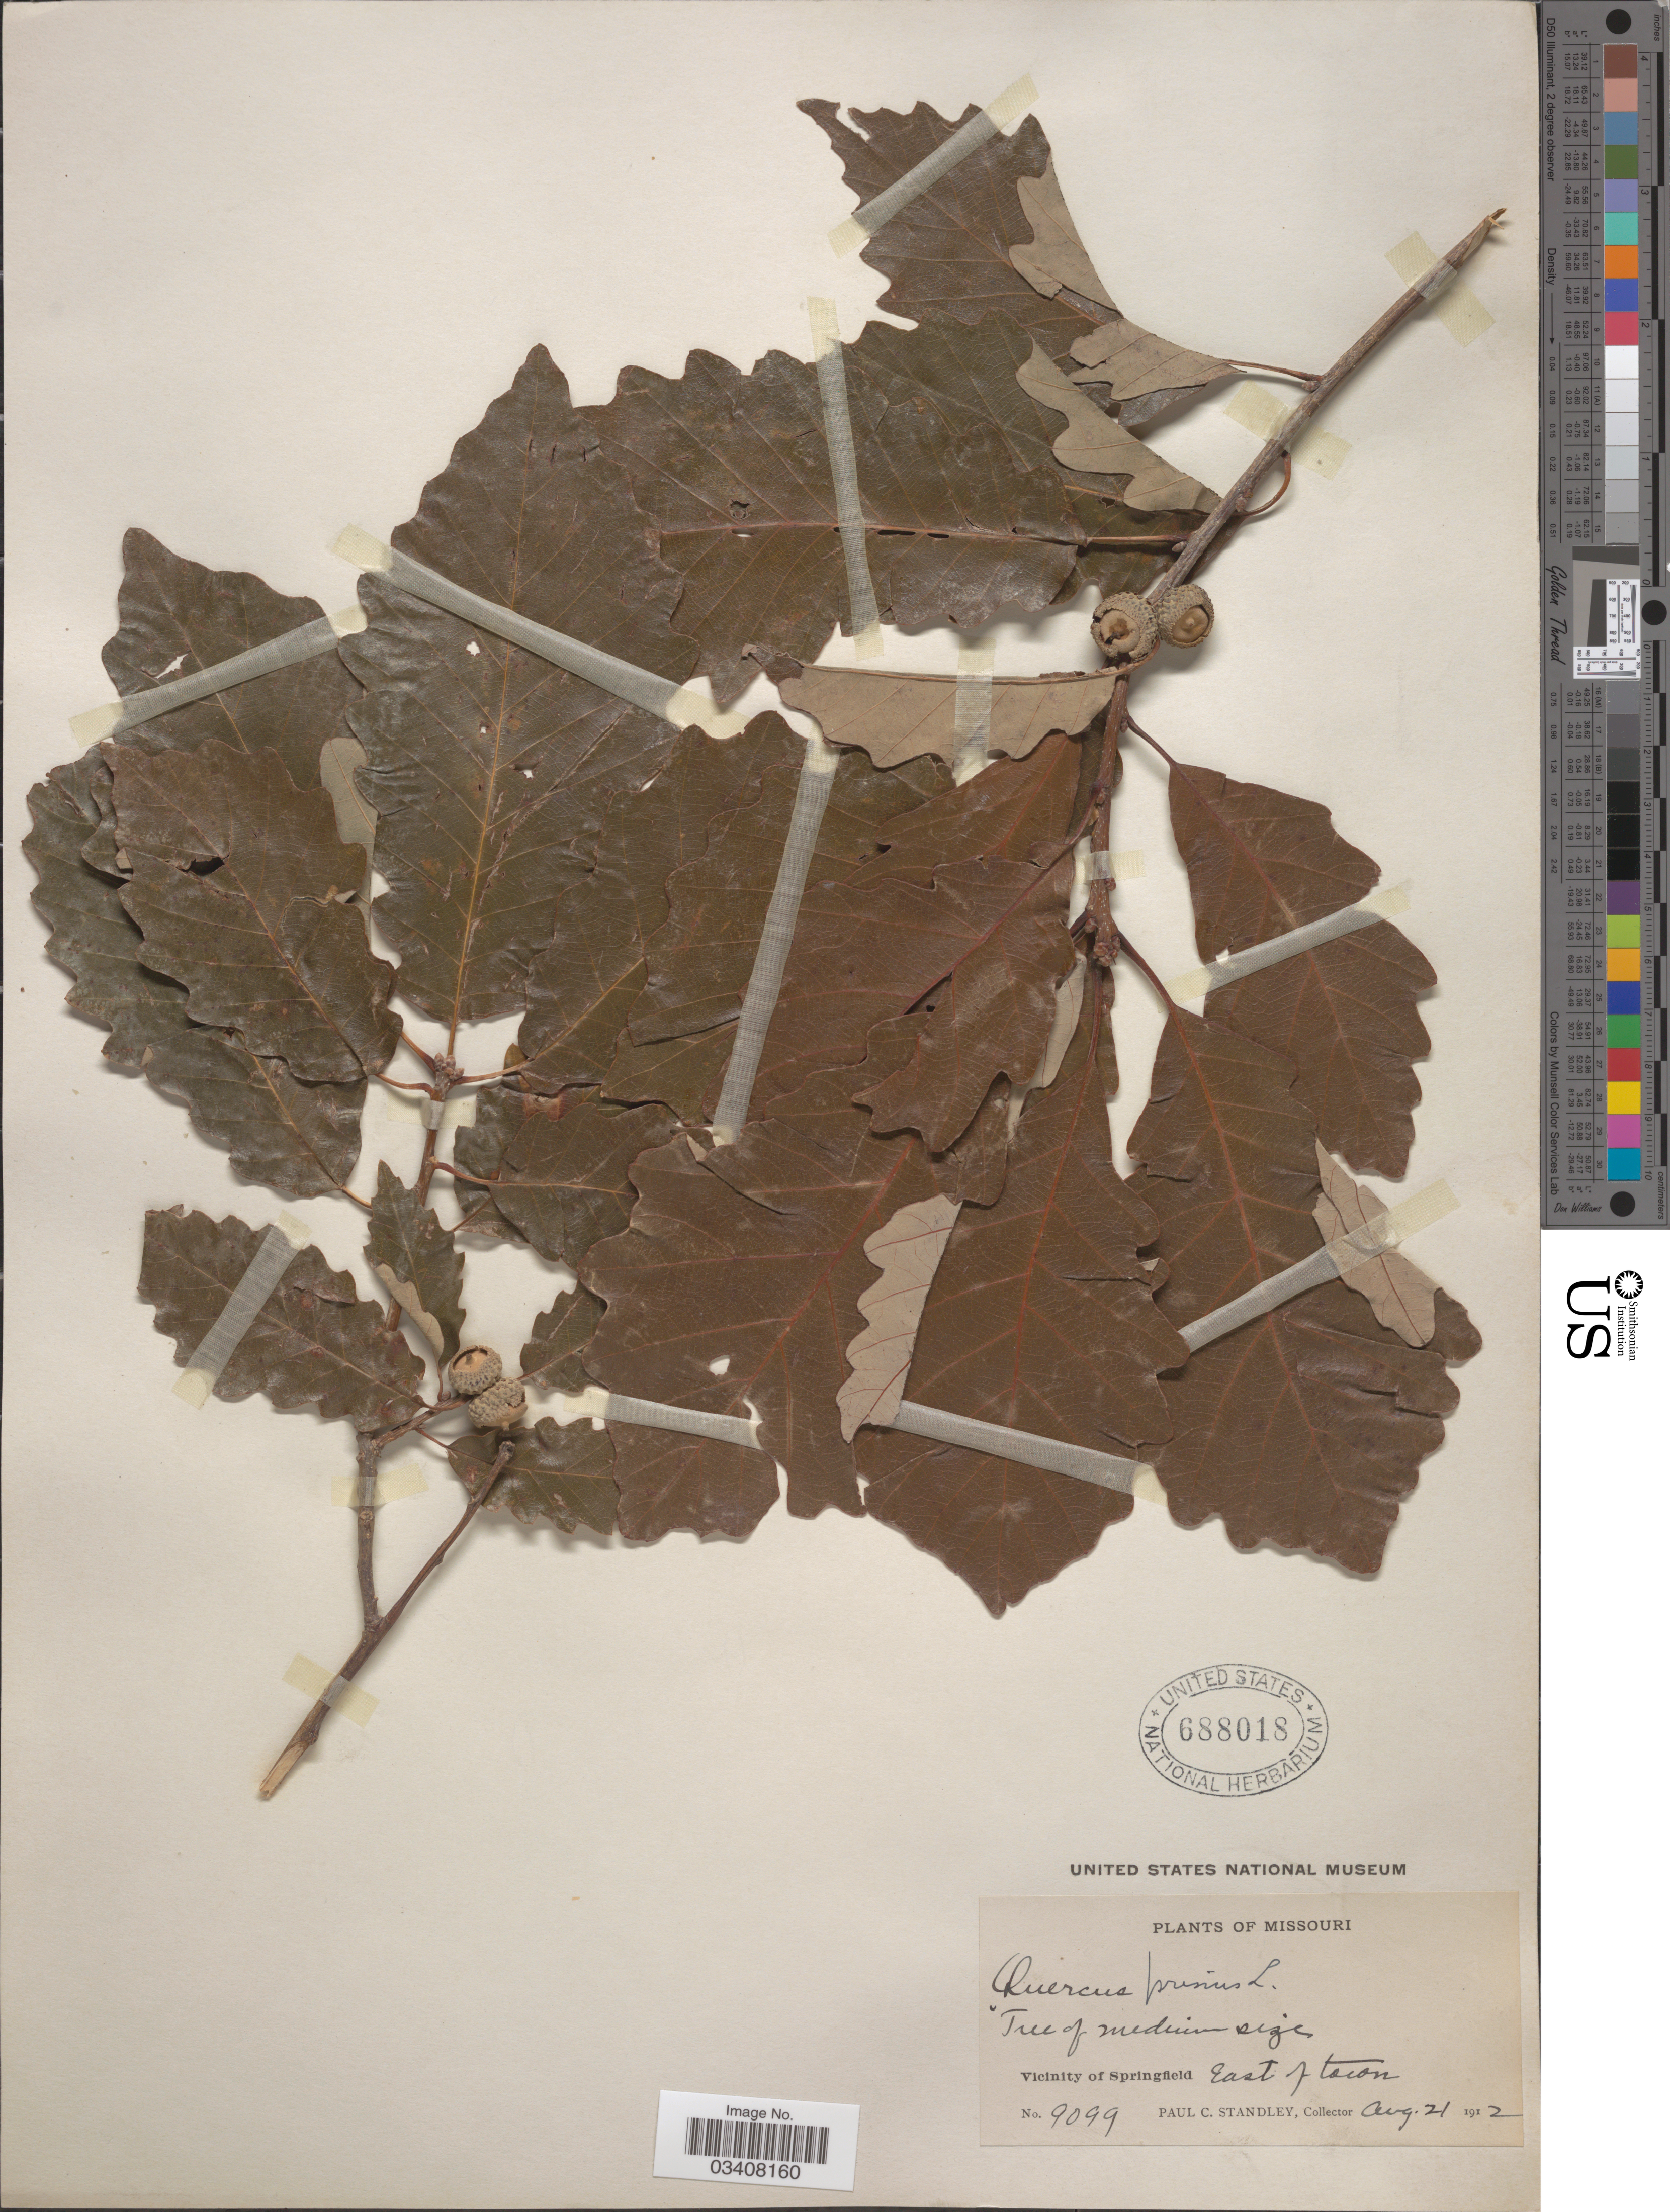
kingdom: Plantae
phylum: Tracheophyta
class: Magnoliopsida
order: Fagales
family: Fagaceae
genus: Quercus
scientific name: Quercus prinus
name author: L.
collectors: P. C. Standley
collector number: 9099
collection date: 1912-08-21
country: United States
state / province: Missouri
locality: Vicinity of Springfield East of town.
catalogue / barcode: US 688018